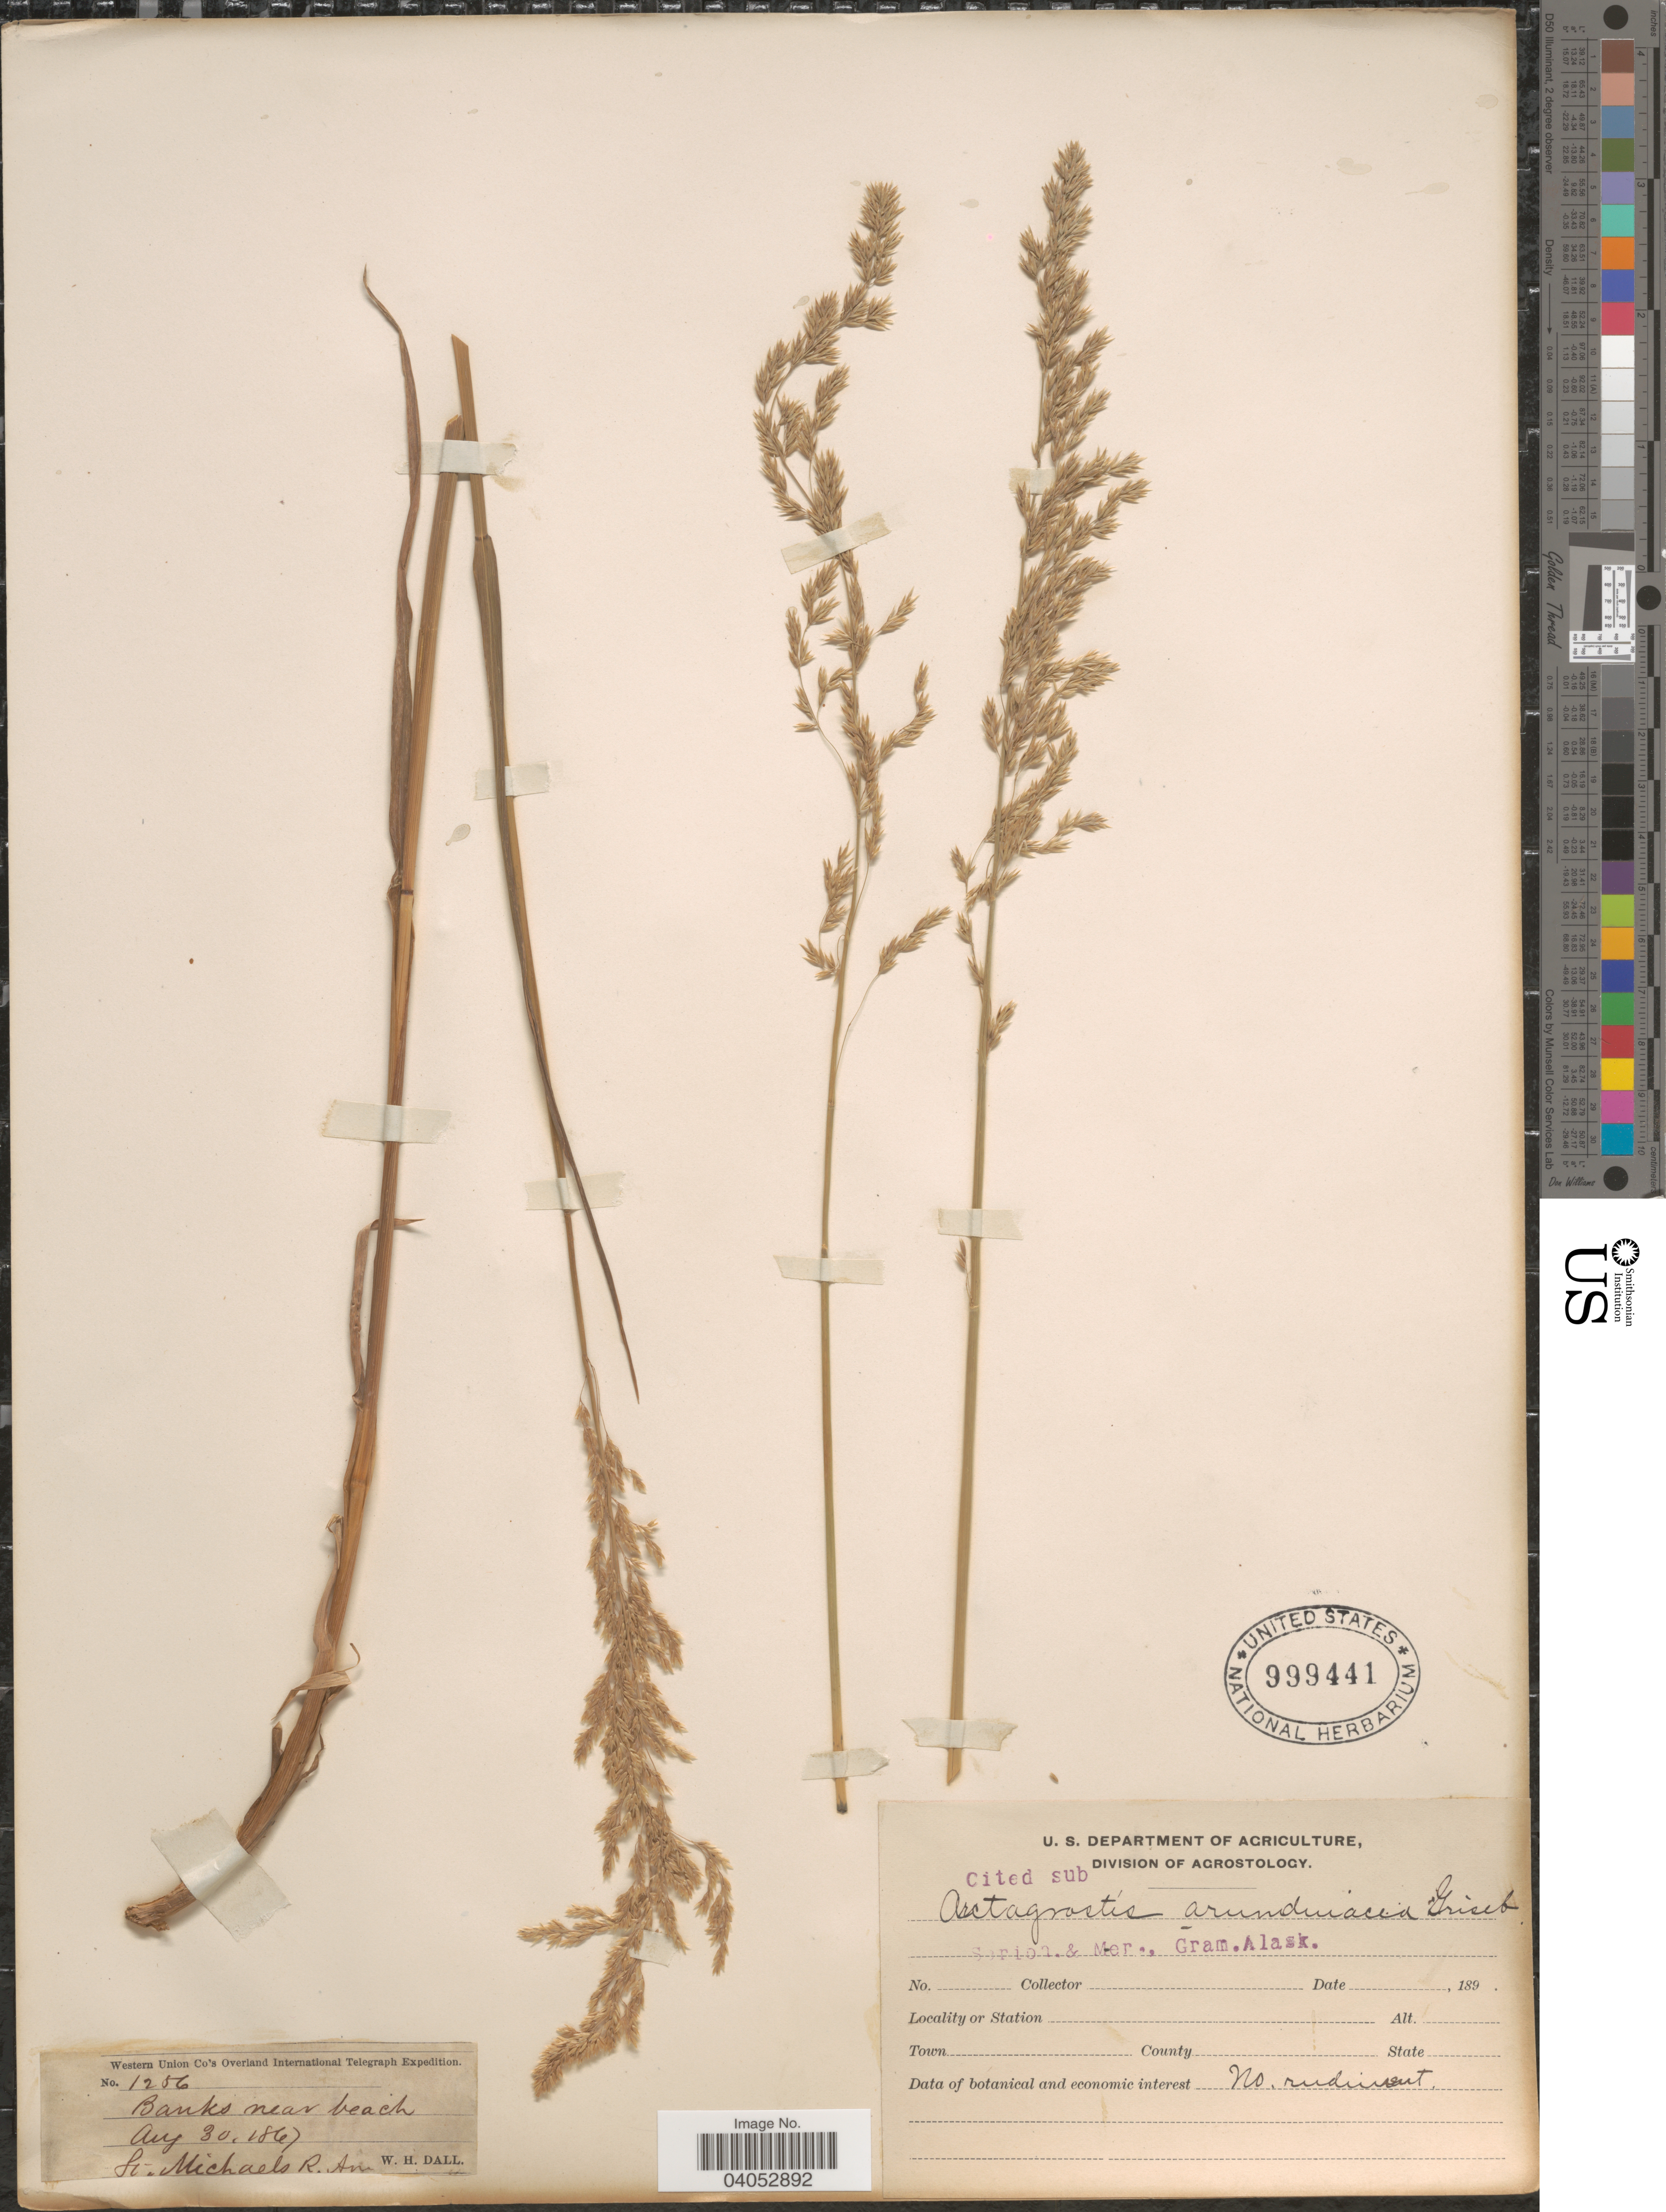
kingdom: Plantae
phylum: Tracheophyta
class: Liliopsida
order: Poales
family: Poaceae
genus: Arctagrostis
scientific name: Arctagrostis latifolia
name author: (R. Br.) Griseb.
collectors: W. Dall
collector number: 1256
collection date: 1867-08-30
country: United States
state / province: Alaska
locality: Banks near beach. St. Michaels R. Am.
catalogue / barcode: US 999441